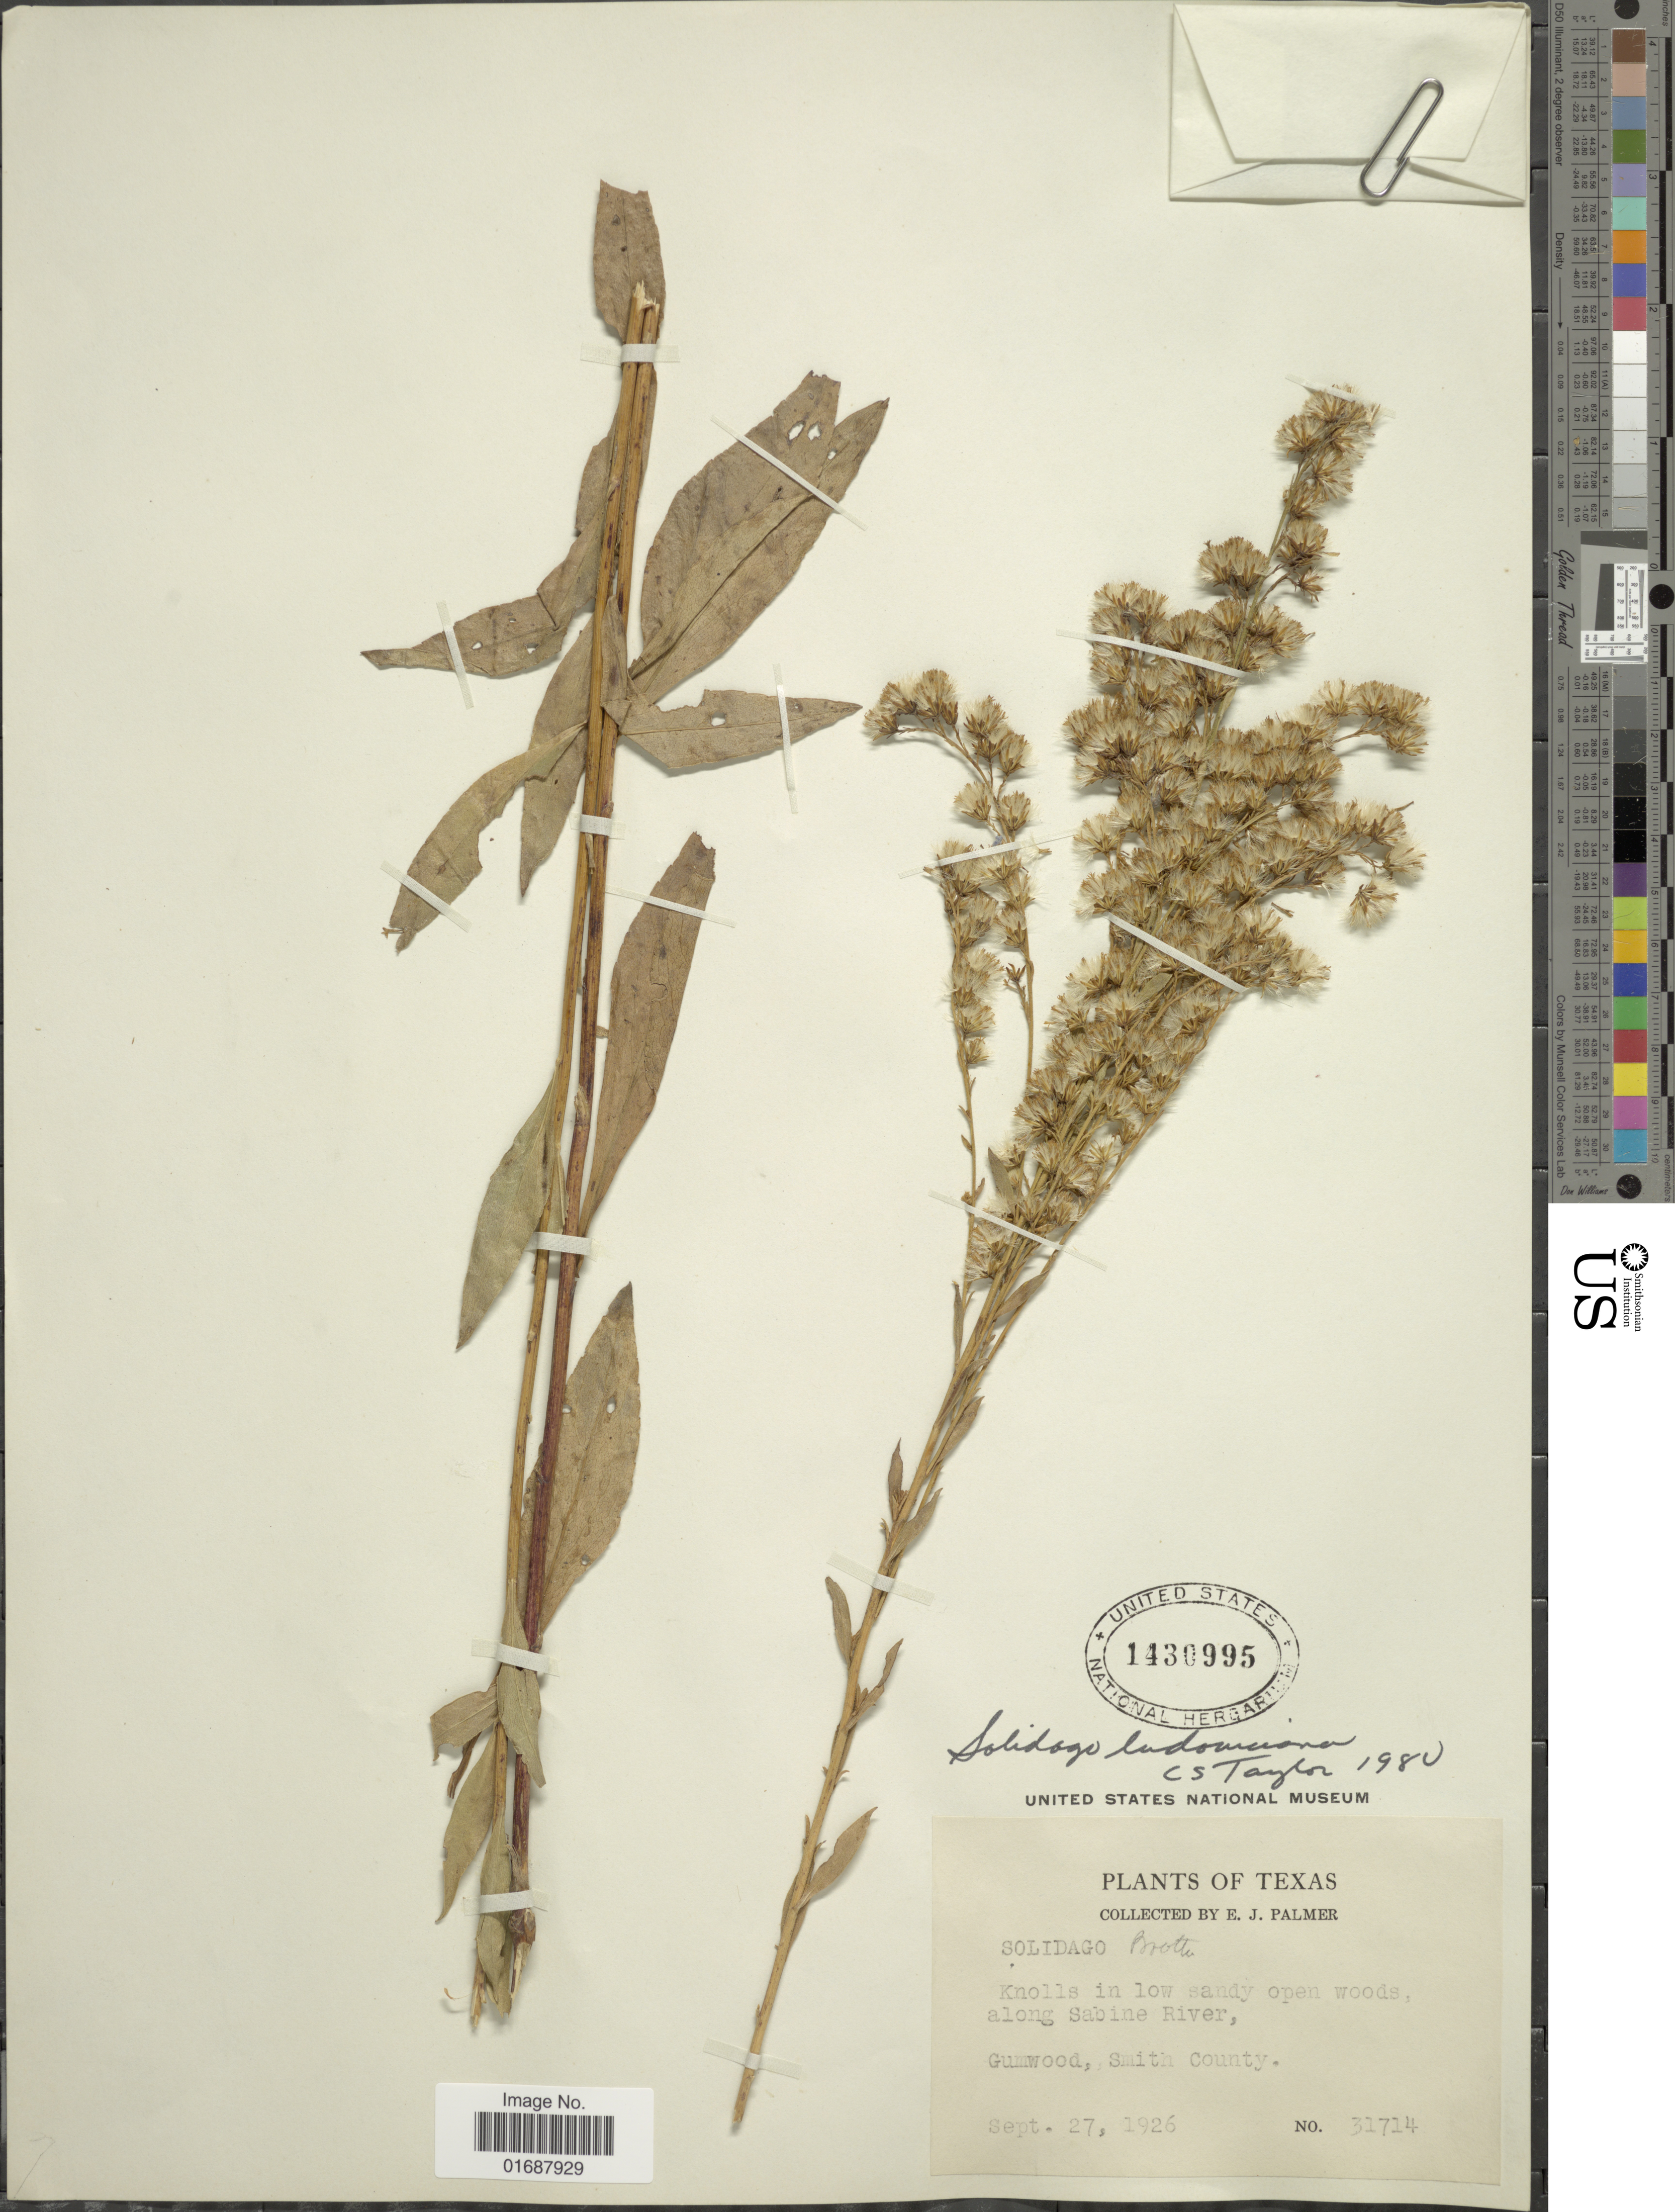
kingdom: Plantae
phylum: Tracheophyta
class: Magnoliopsida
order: Asterales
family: Asteraceae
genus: Solidago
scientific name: Solidago ludoviciana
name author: (A. Gray) Small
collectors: E. J. Palmer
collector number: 31714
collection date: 1926-09-27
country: United States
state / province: Texas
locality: Along Sabine River. Gumwood, Smith County.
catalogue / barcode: US 1430995